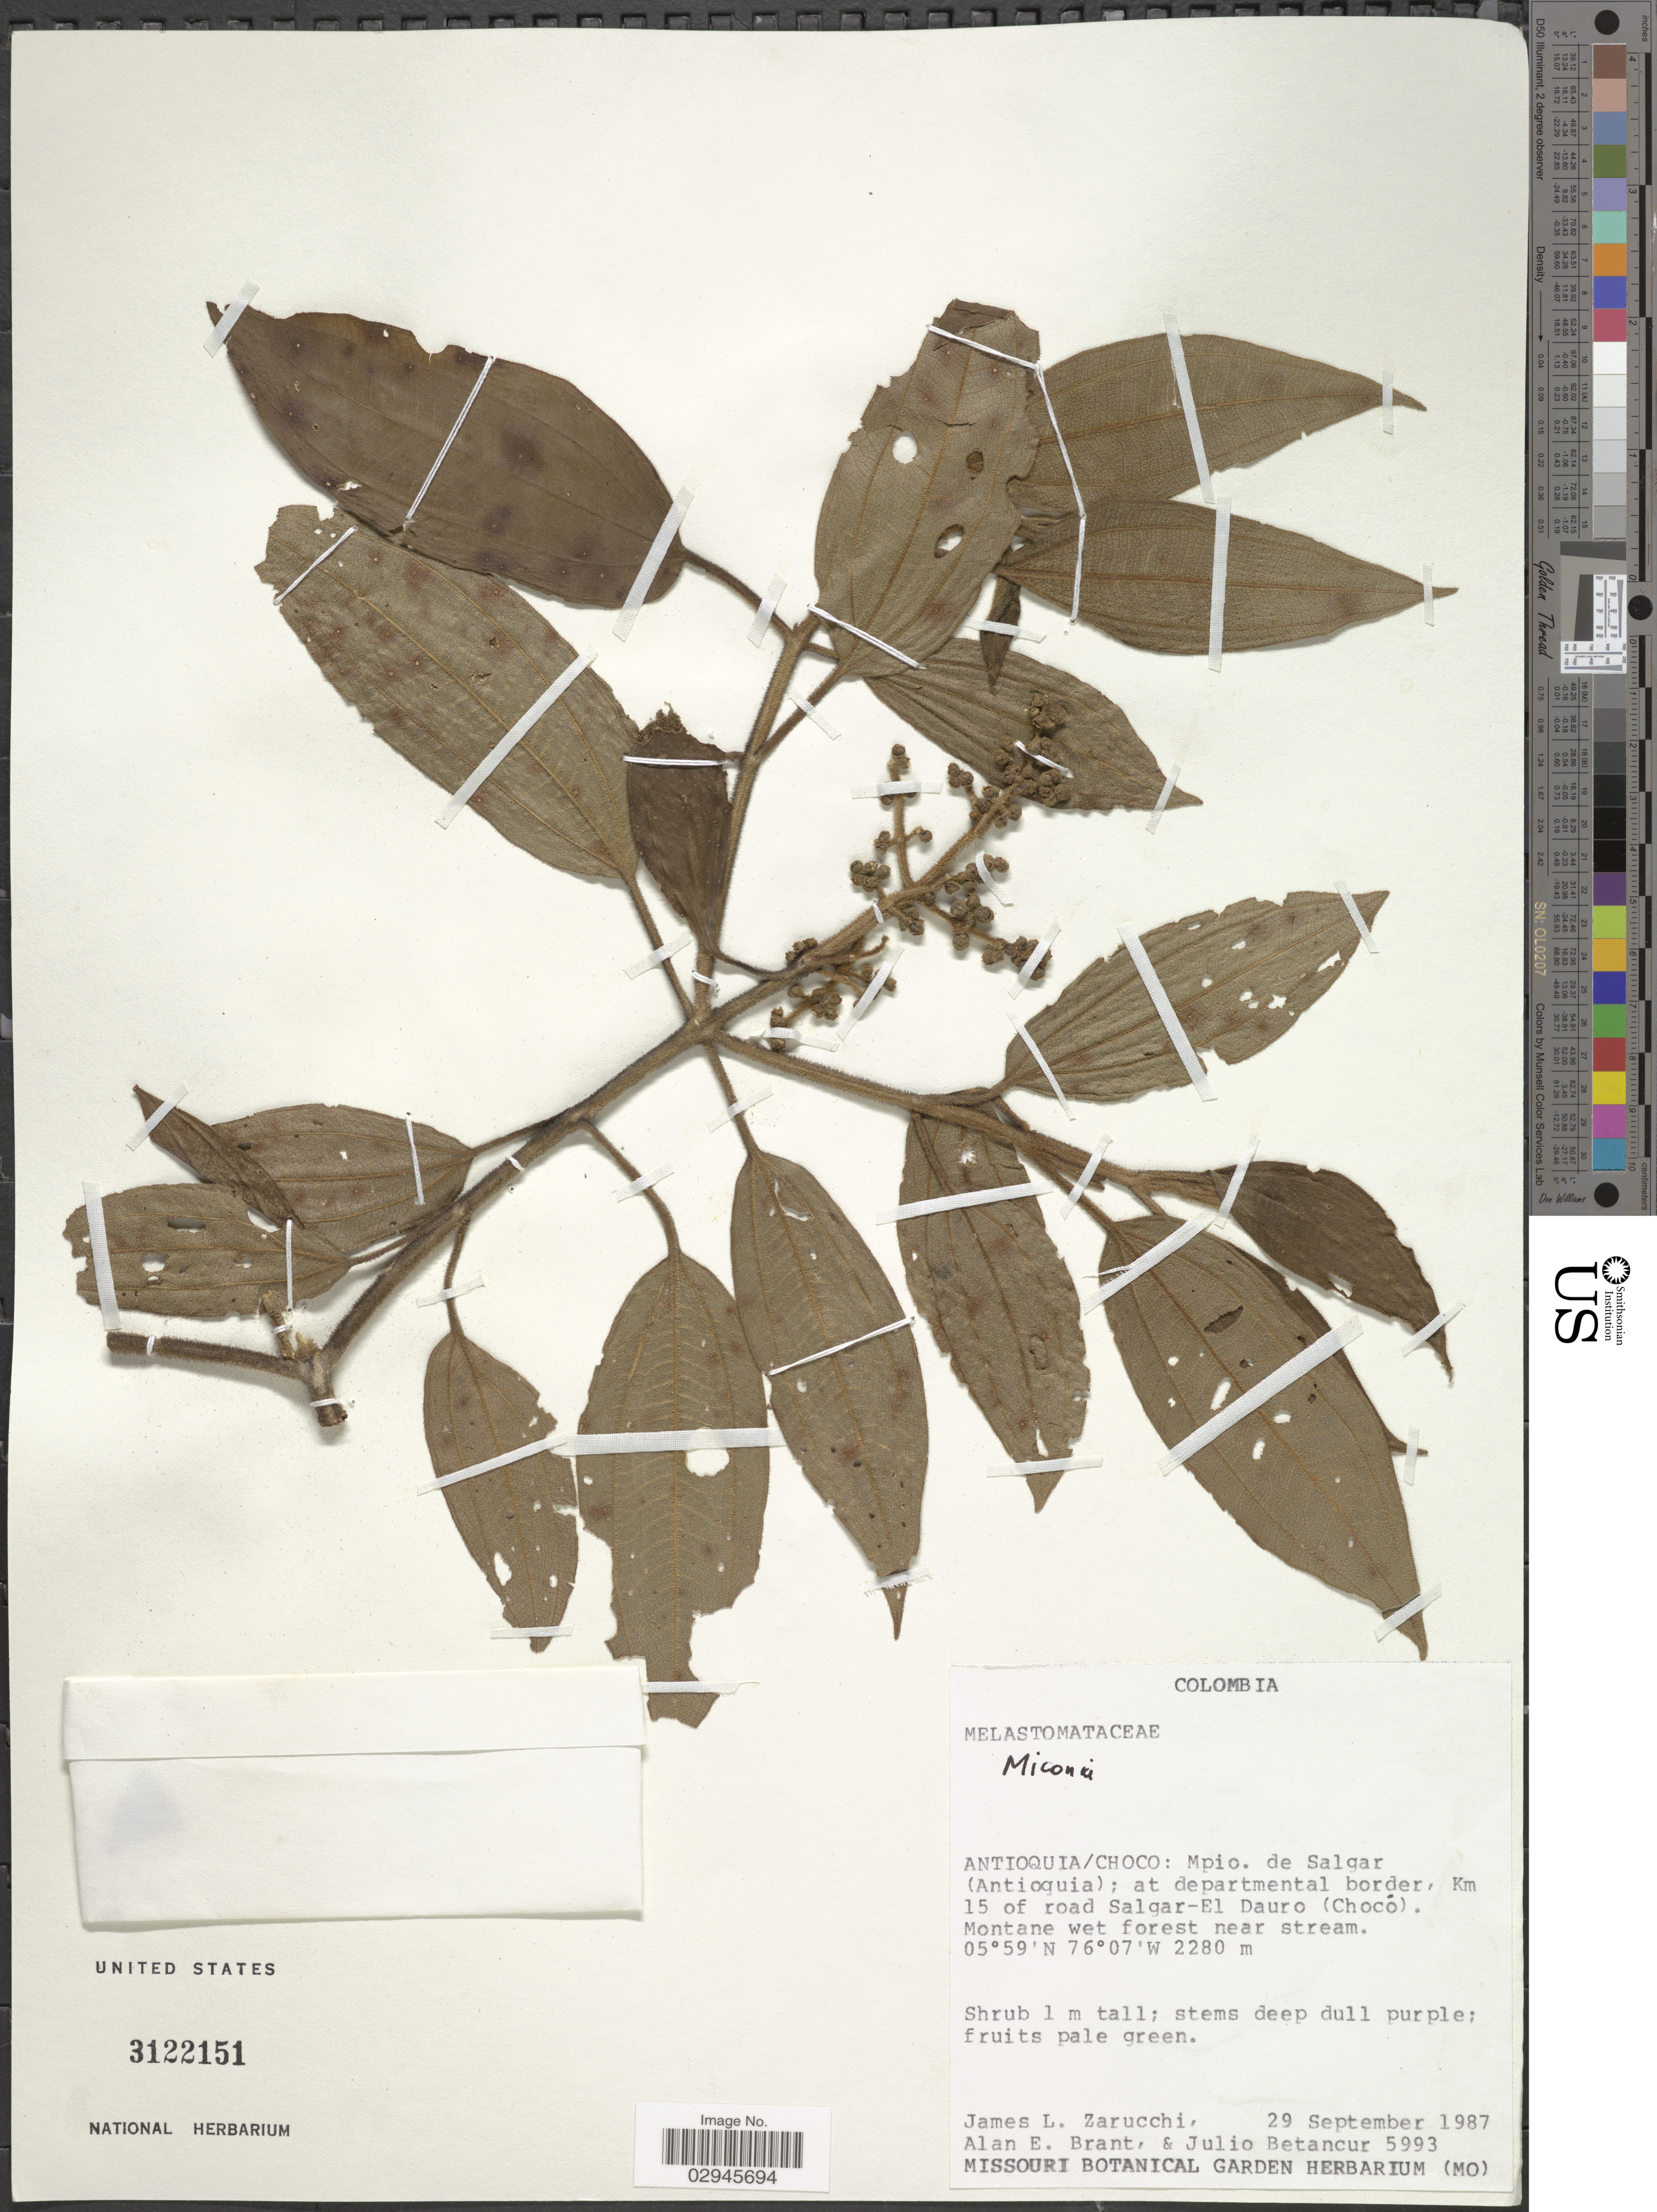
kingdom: Plantae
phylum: Tracheophyta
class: Magnoliopsida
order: Myrtales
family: Melastomataceae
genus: Miconia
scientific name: Miconia sp.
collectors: J. L. Zarucchi, A. Brant & J. Betancur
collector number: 5993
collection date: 1987-09-29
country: Colombia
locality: Antioquia/ Choco: Mpio. de Salgar (Antioquia); at departmental border, Km 15 of road Salgar-El Dauro (Chocó).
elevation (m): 2280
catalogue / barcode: US 3122151